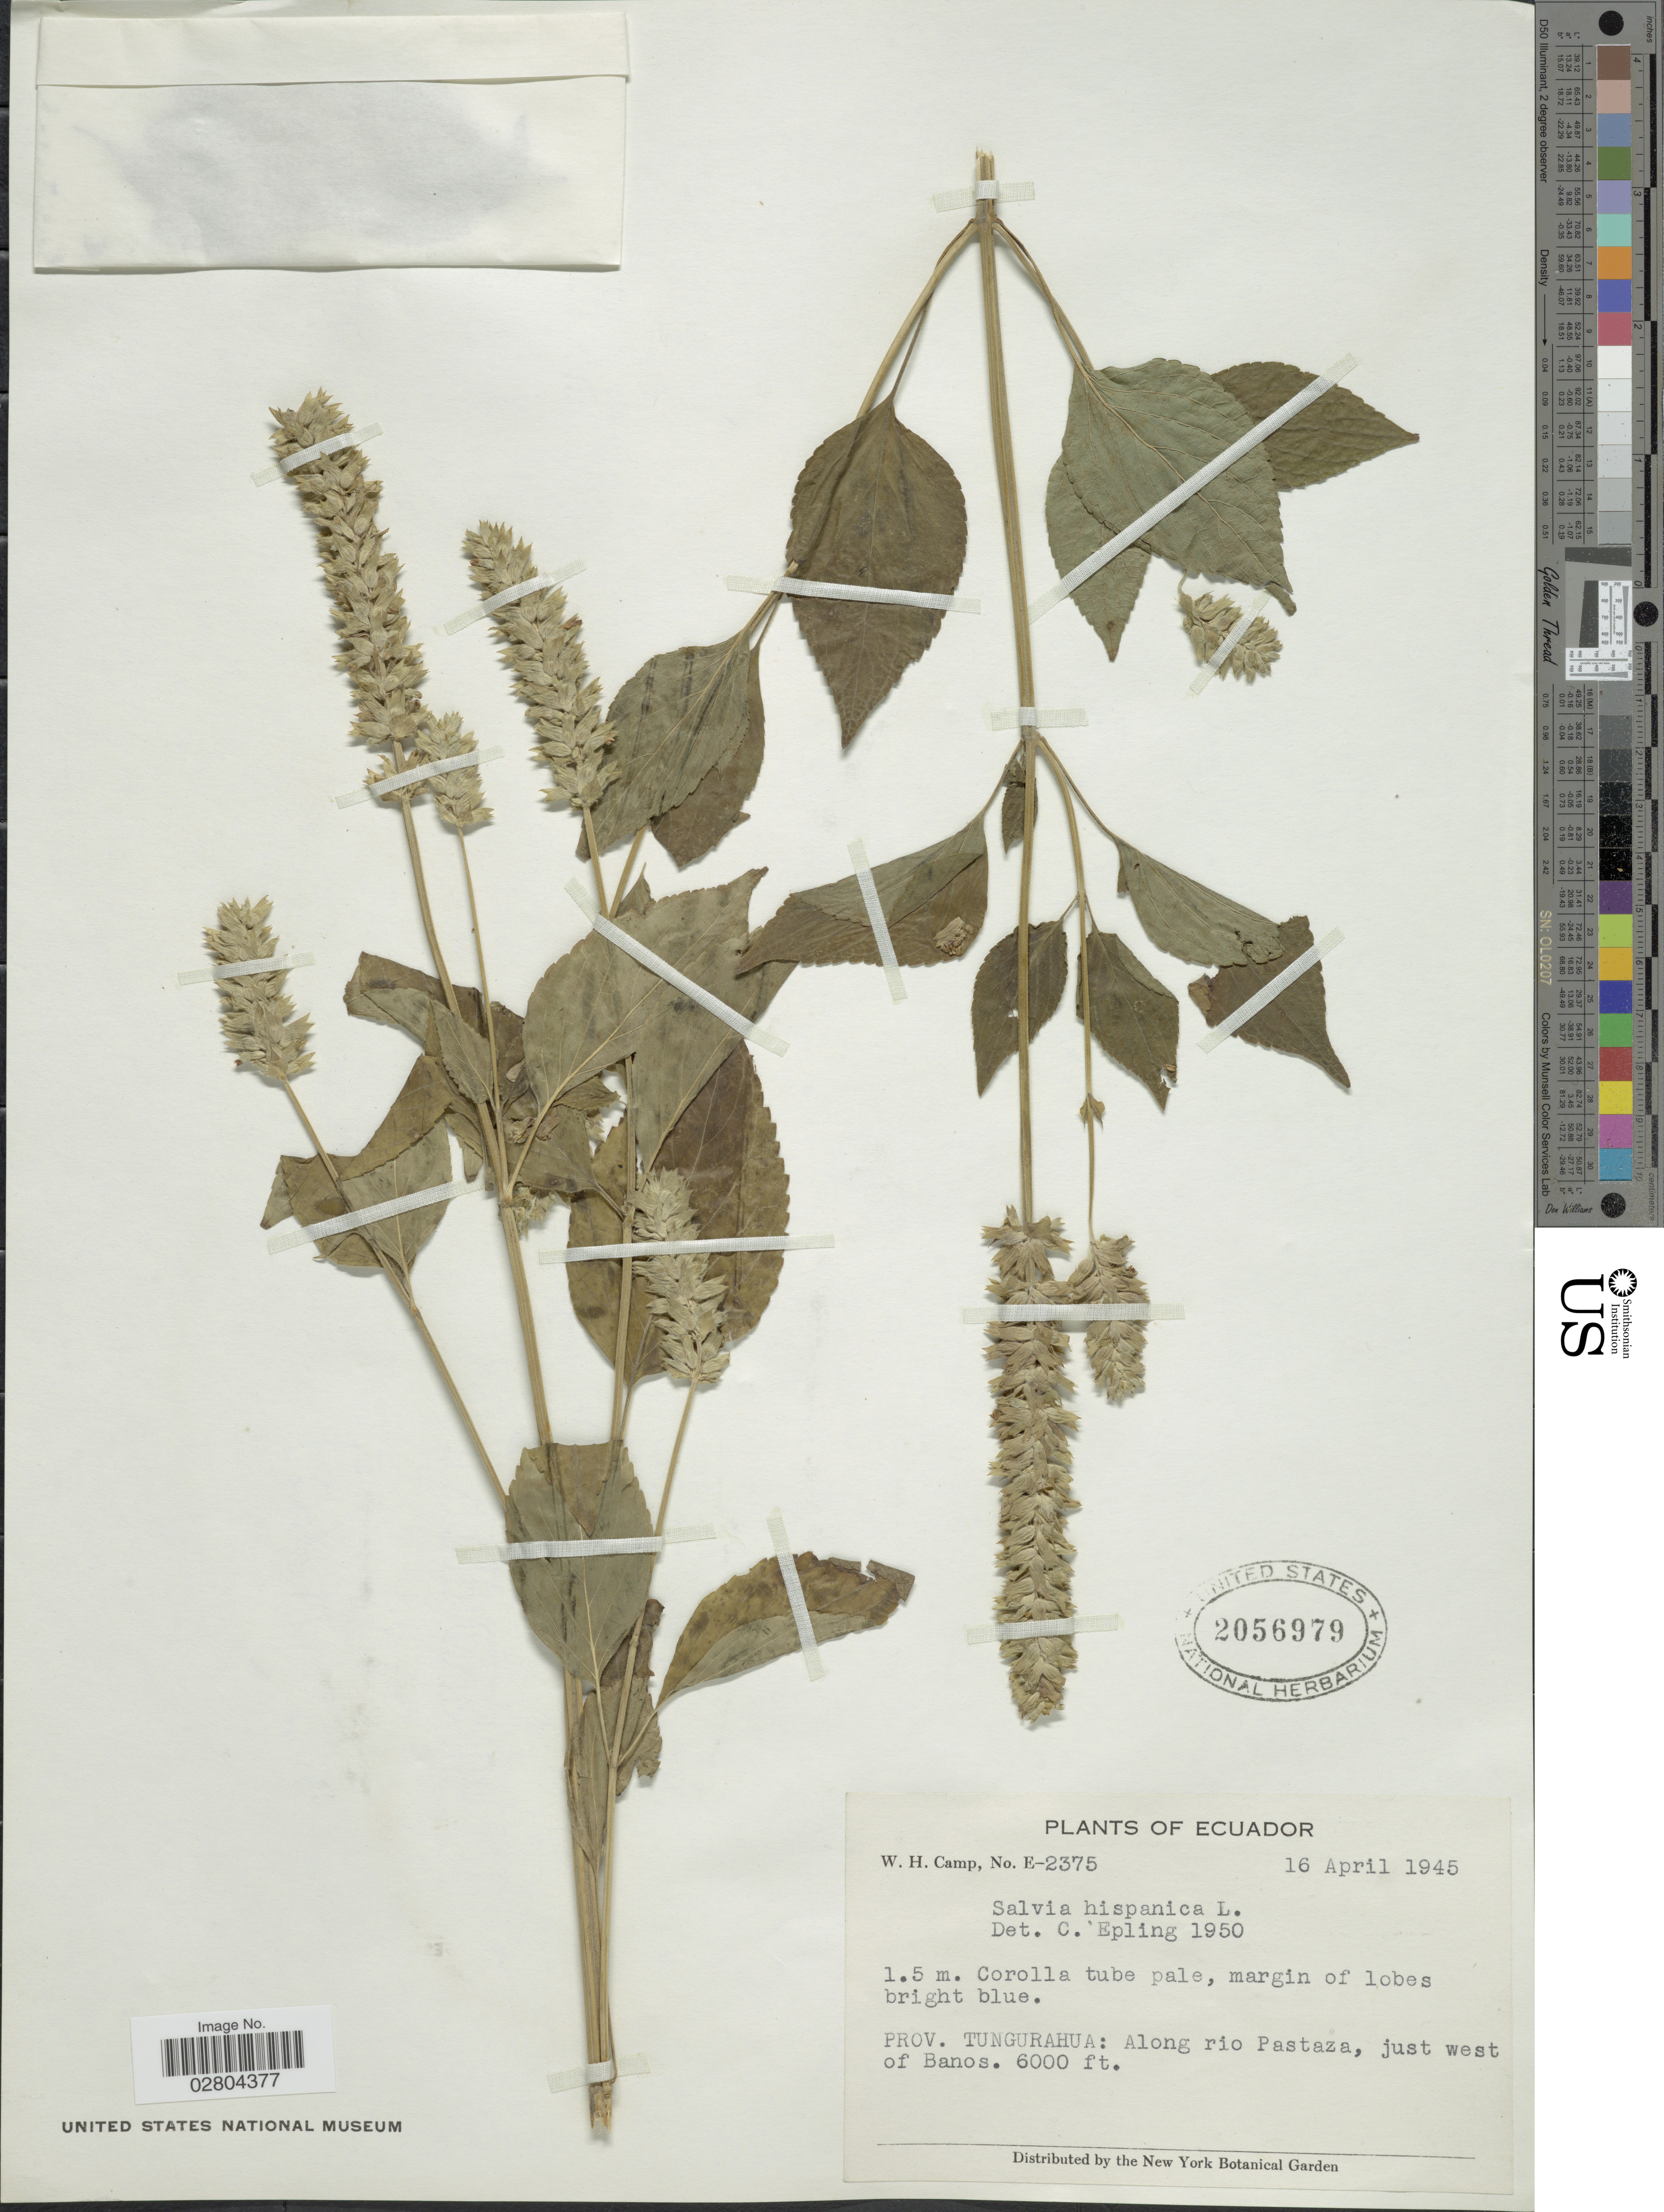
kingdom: Plantae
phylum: Tracheophyta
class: Magnoliopsida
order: Lamiales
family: Lamiaceae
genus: Salvia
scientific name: Salvia hispanica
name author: L.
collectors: W. H. Camp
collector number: E-2375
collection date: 1945-04-16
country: Ecuador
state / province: Tungurahua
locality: Along rio Pastaza, just west of Banos.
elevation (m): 1829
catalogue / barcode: US 2056979